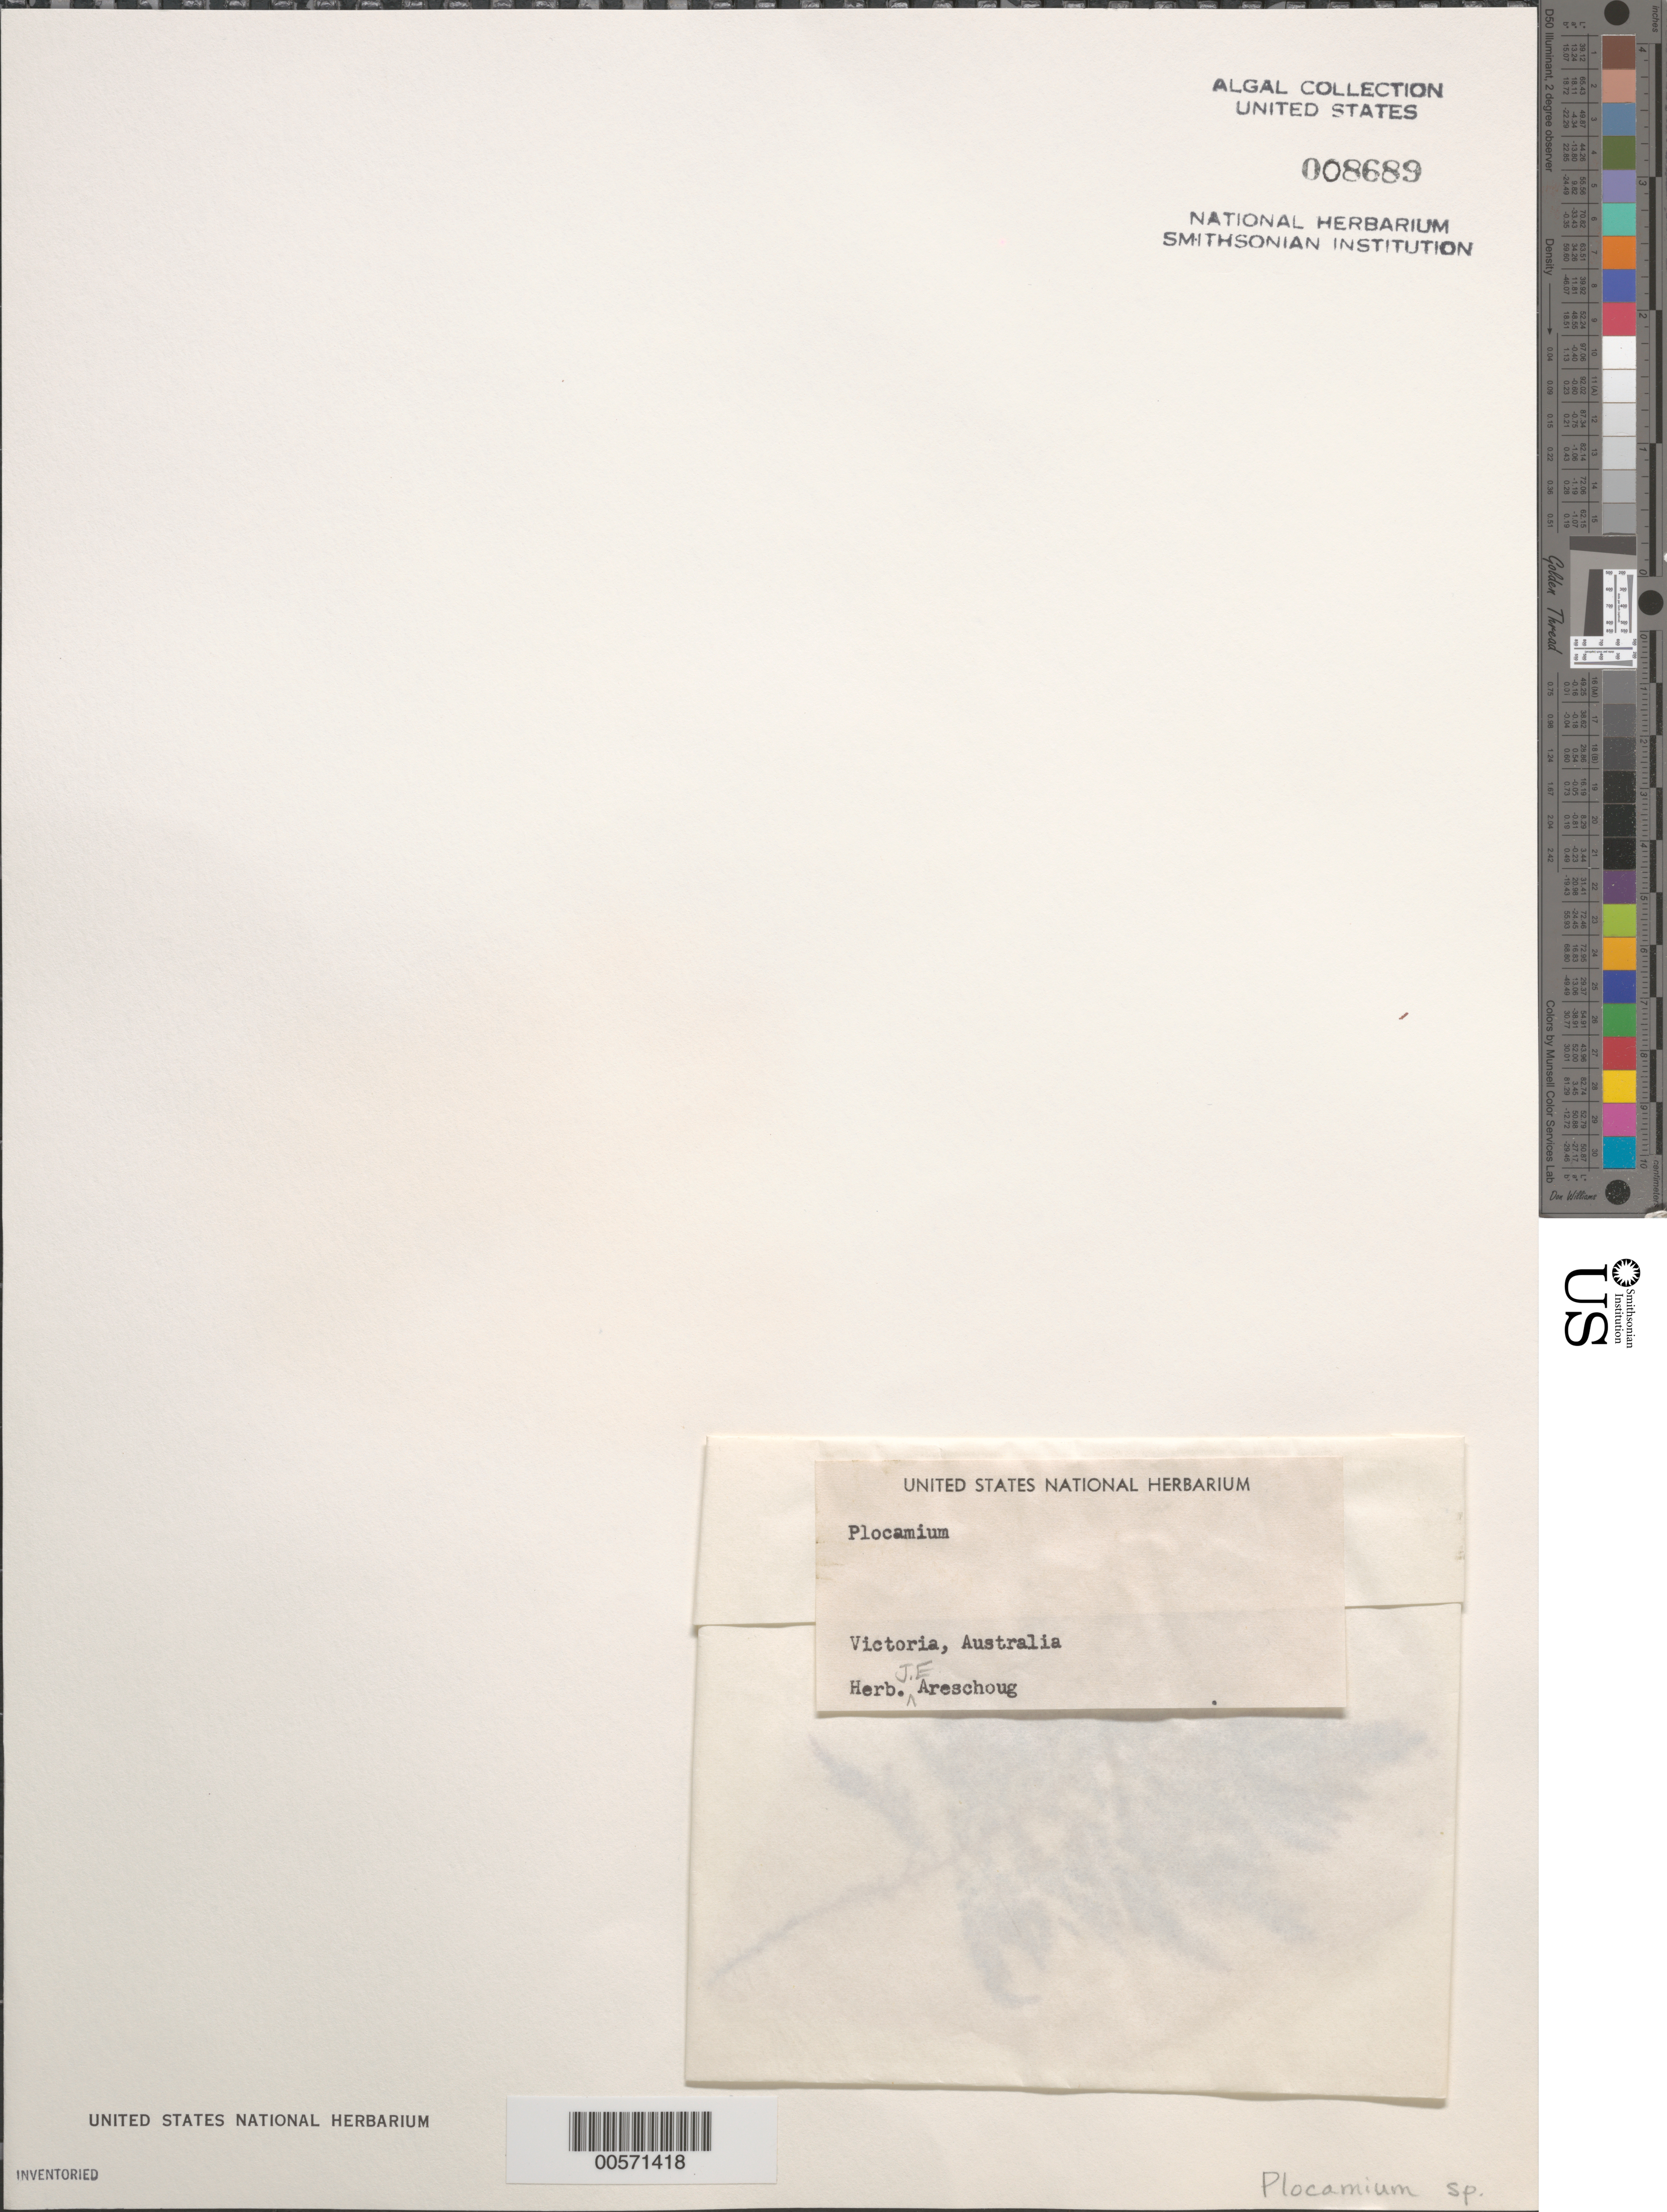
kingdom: Plantae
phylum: Rhodophyta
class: Florideophyceae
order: Plocamiales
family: Plocamiaceae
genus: Plocamium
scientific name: Plocamium sp.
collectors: J. Areschoug (herbarium)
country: Australia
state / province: Victoria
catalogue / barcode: US 8689